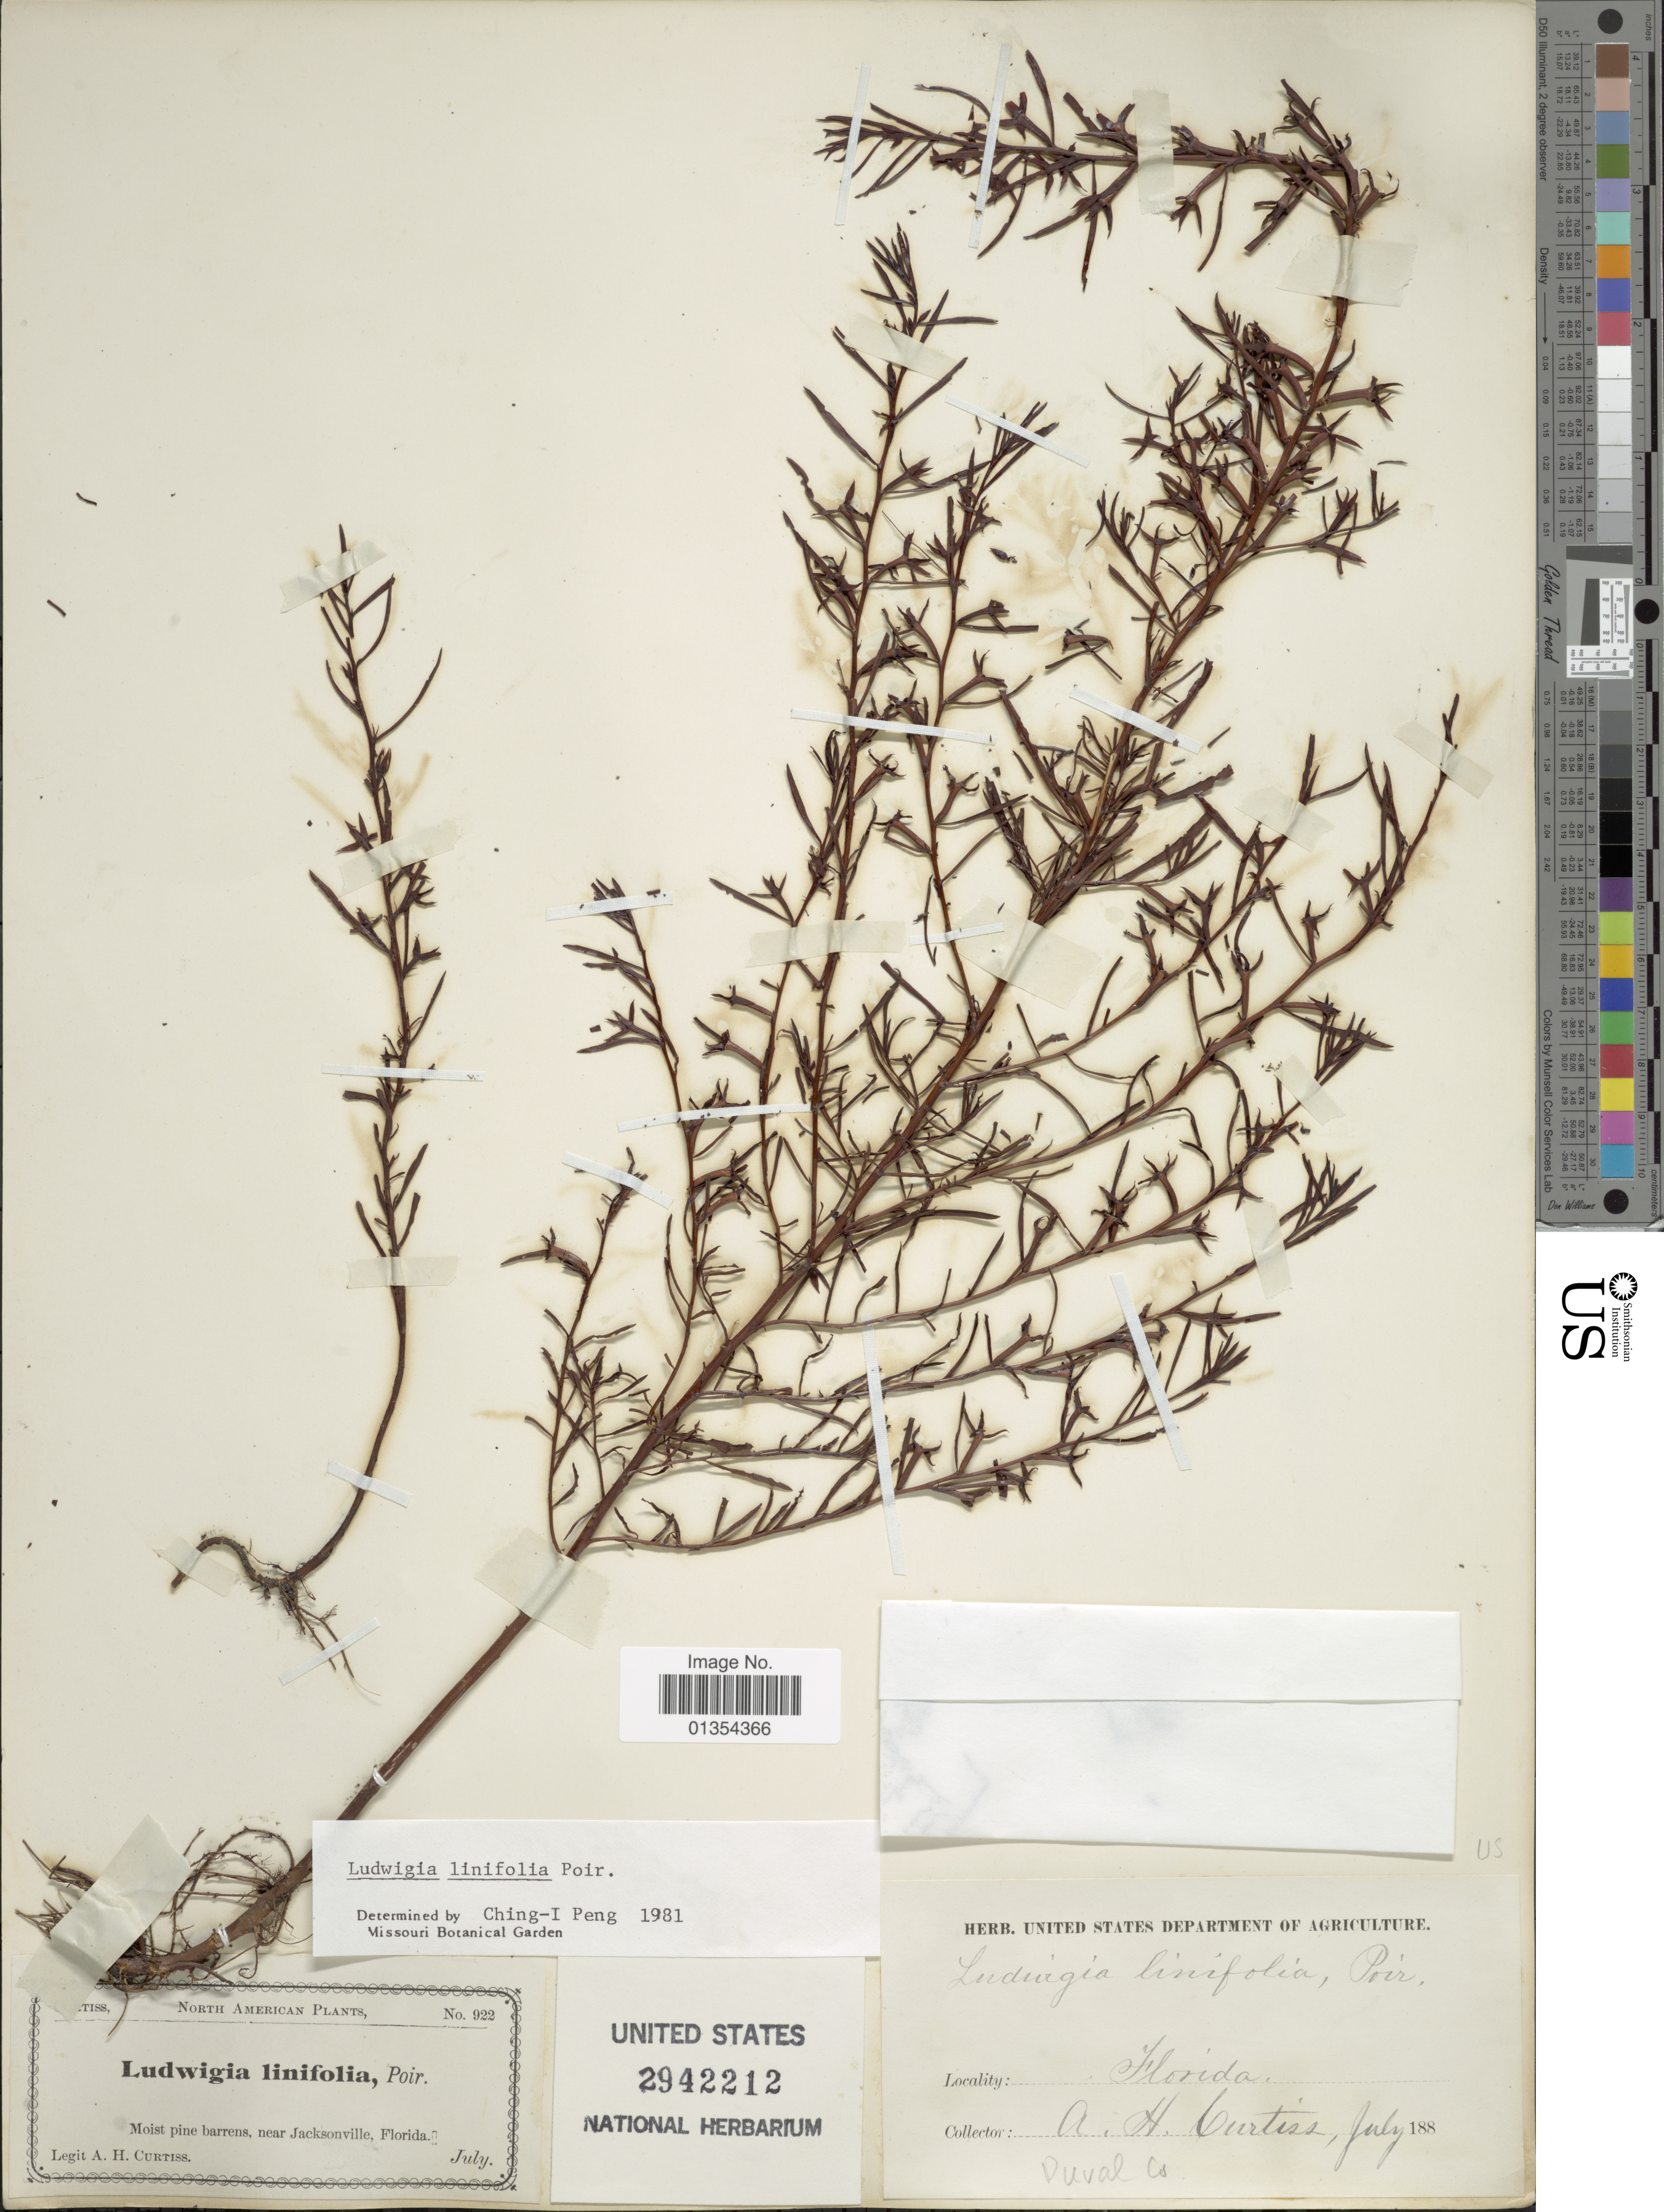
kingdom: Plantae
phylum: Tracheophyta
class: Magnoliopsida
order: Myrtales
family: Onagraceae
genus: Ludwigia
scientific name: Ludwigia linifolia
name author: Poir.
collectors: A. H. Curtiss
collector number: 922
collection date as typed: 188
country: United States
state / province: Florida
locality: Near Jacksonville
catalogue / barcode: US 2942212